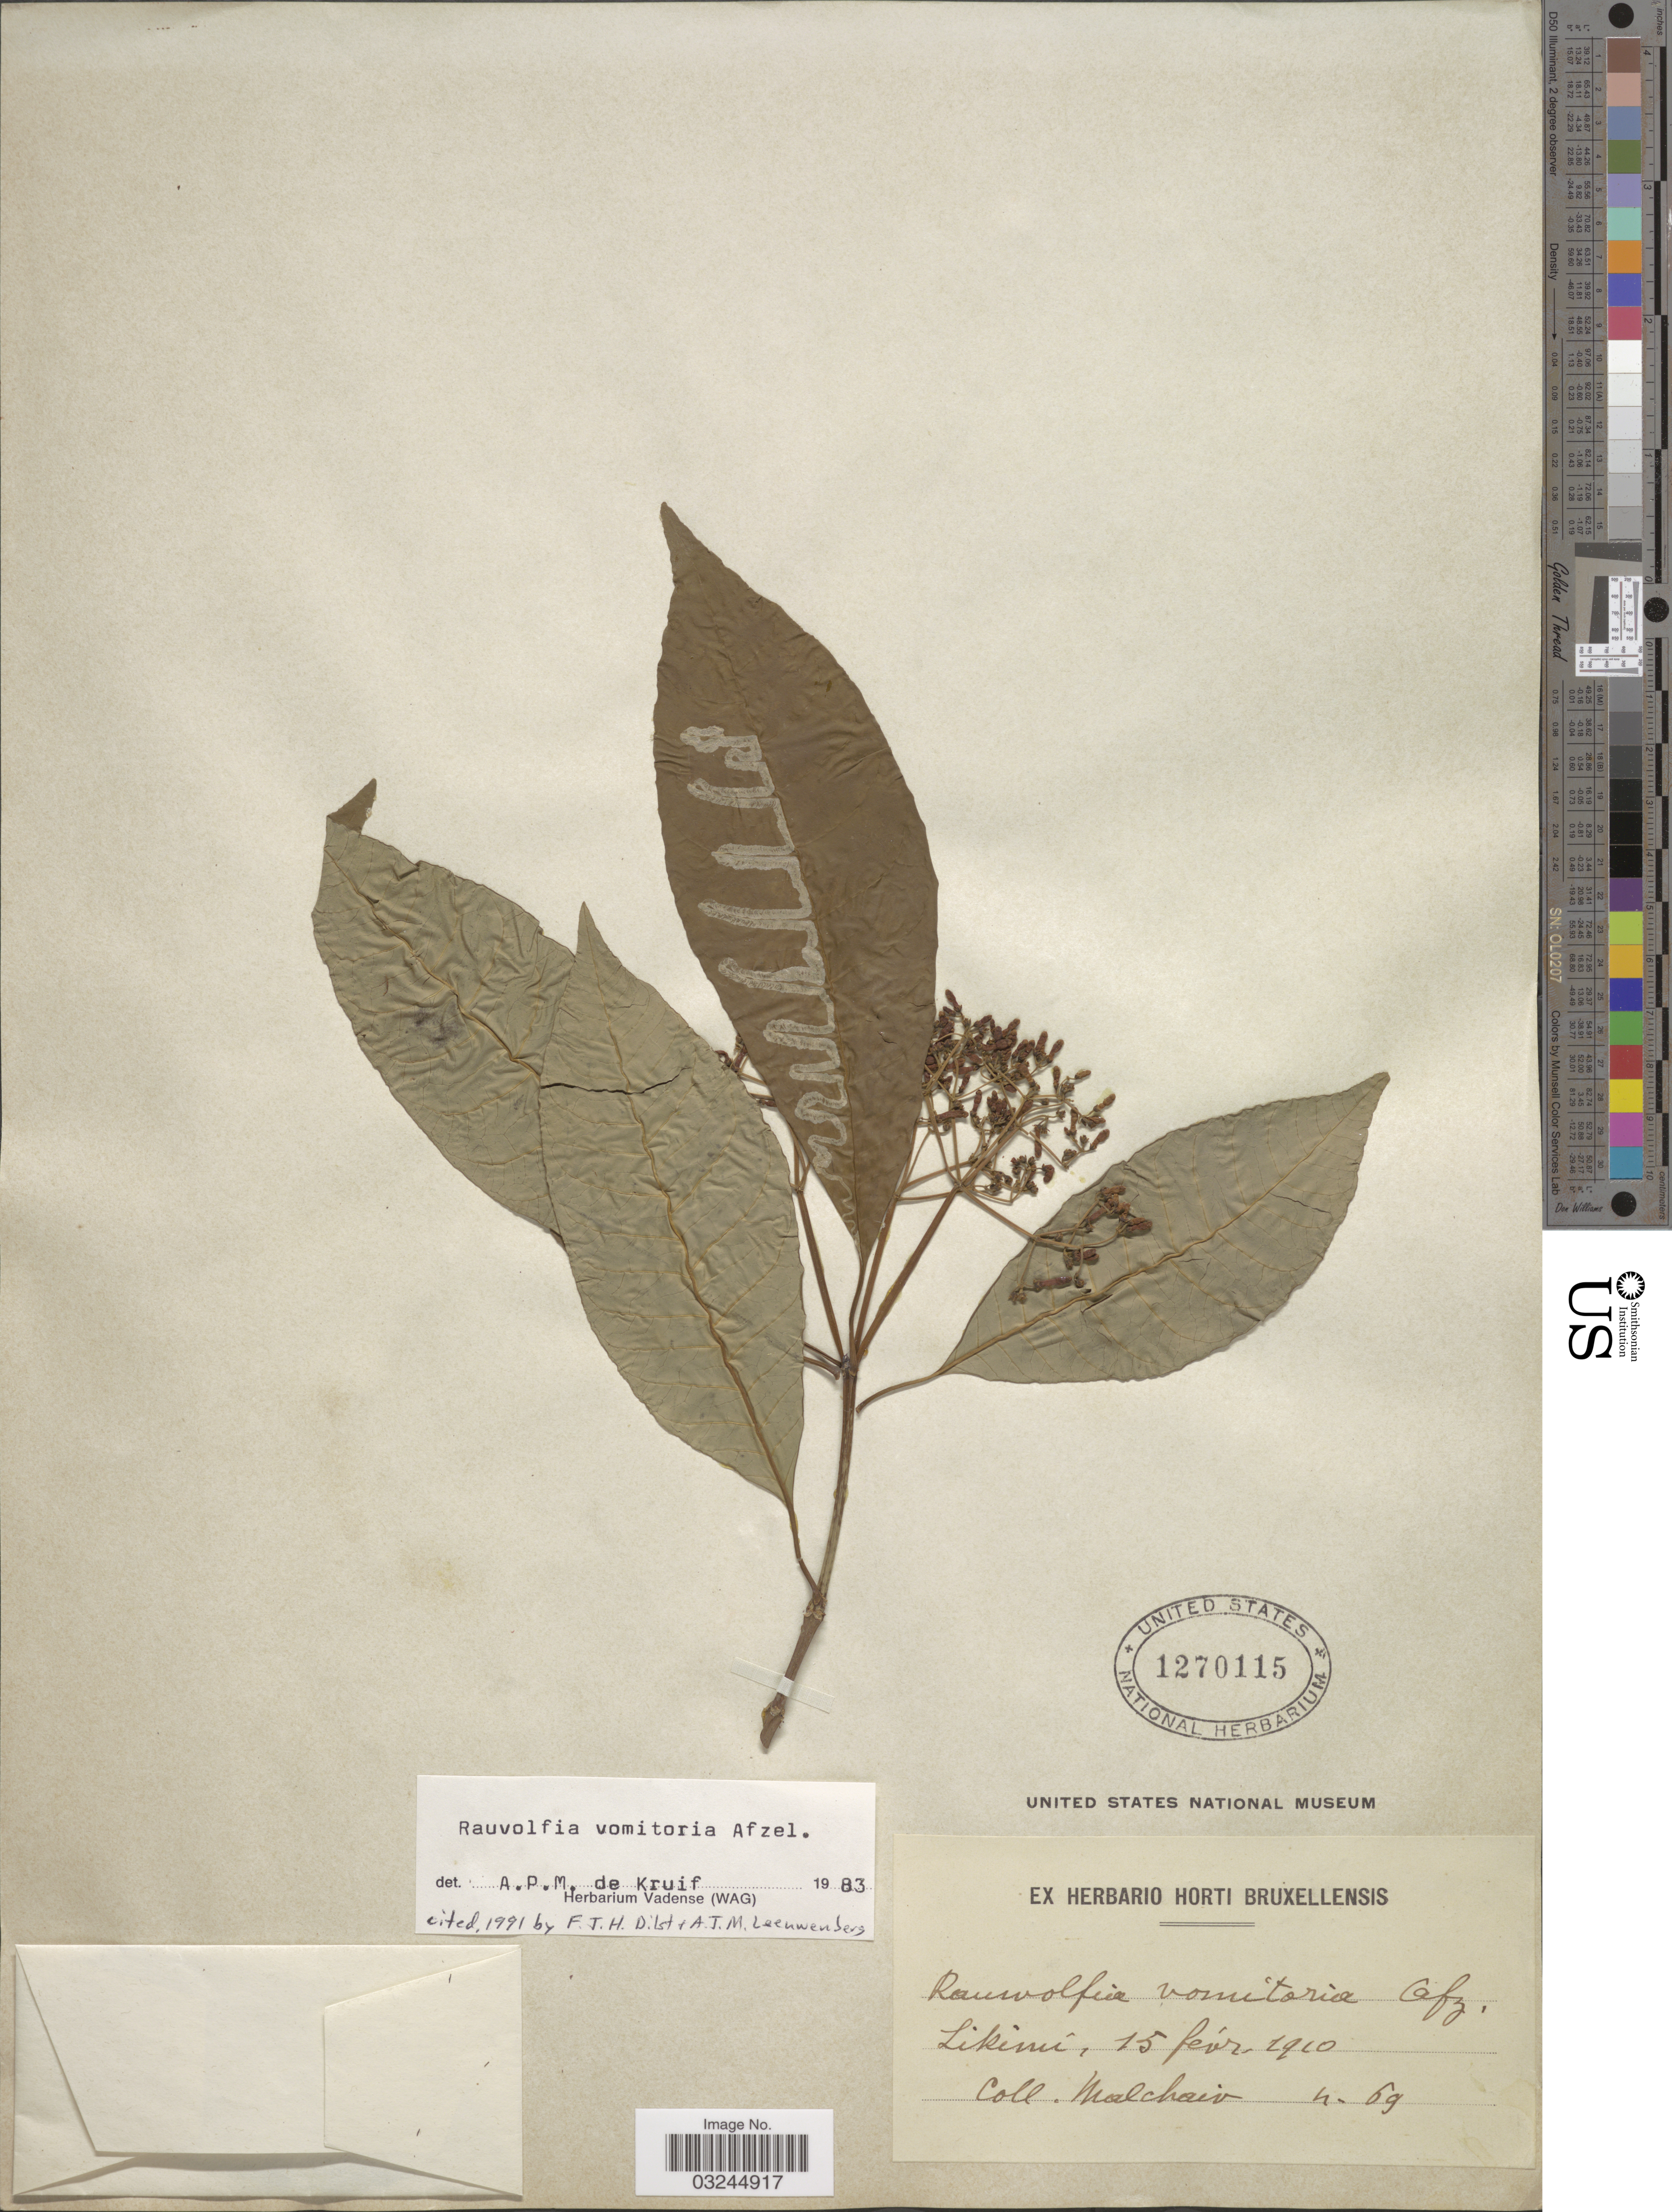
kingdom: Plantae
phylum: Tracheophyta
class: Magnoliopsida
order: Gentianales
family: Apocynaceae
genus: Rauvolfia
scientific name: Rauvolfia vomitoria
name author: Afzel.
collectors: Malchair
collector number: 69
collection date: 1910-02-15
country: Congo, Democratic Republic of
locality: Likimi.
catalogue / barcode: US 1270115